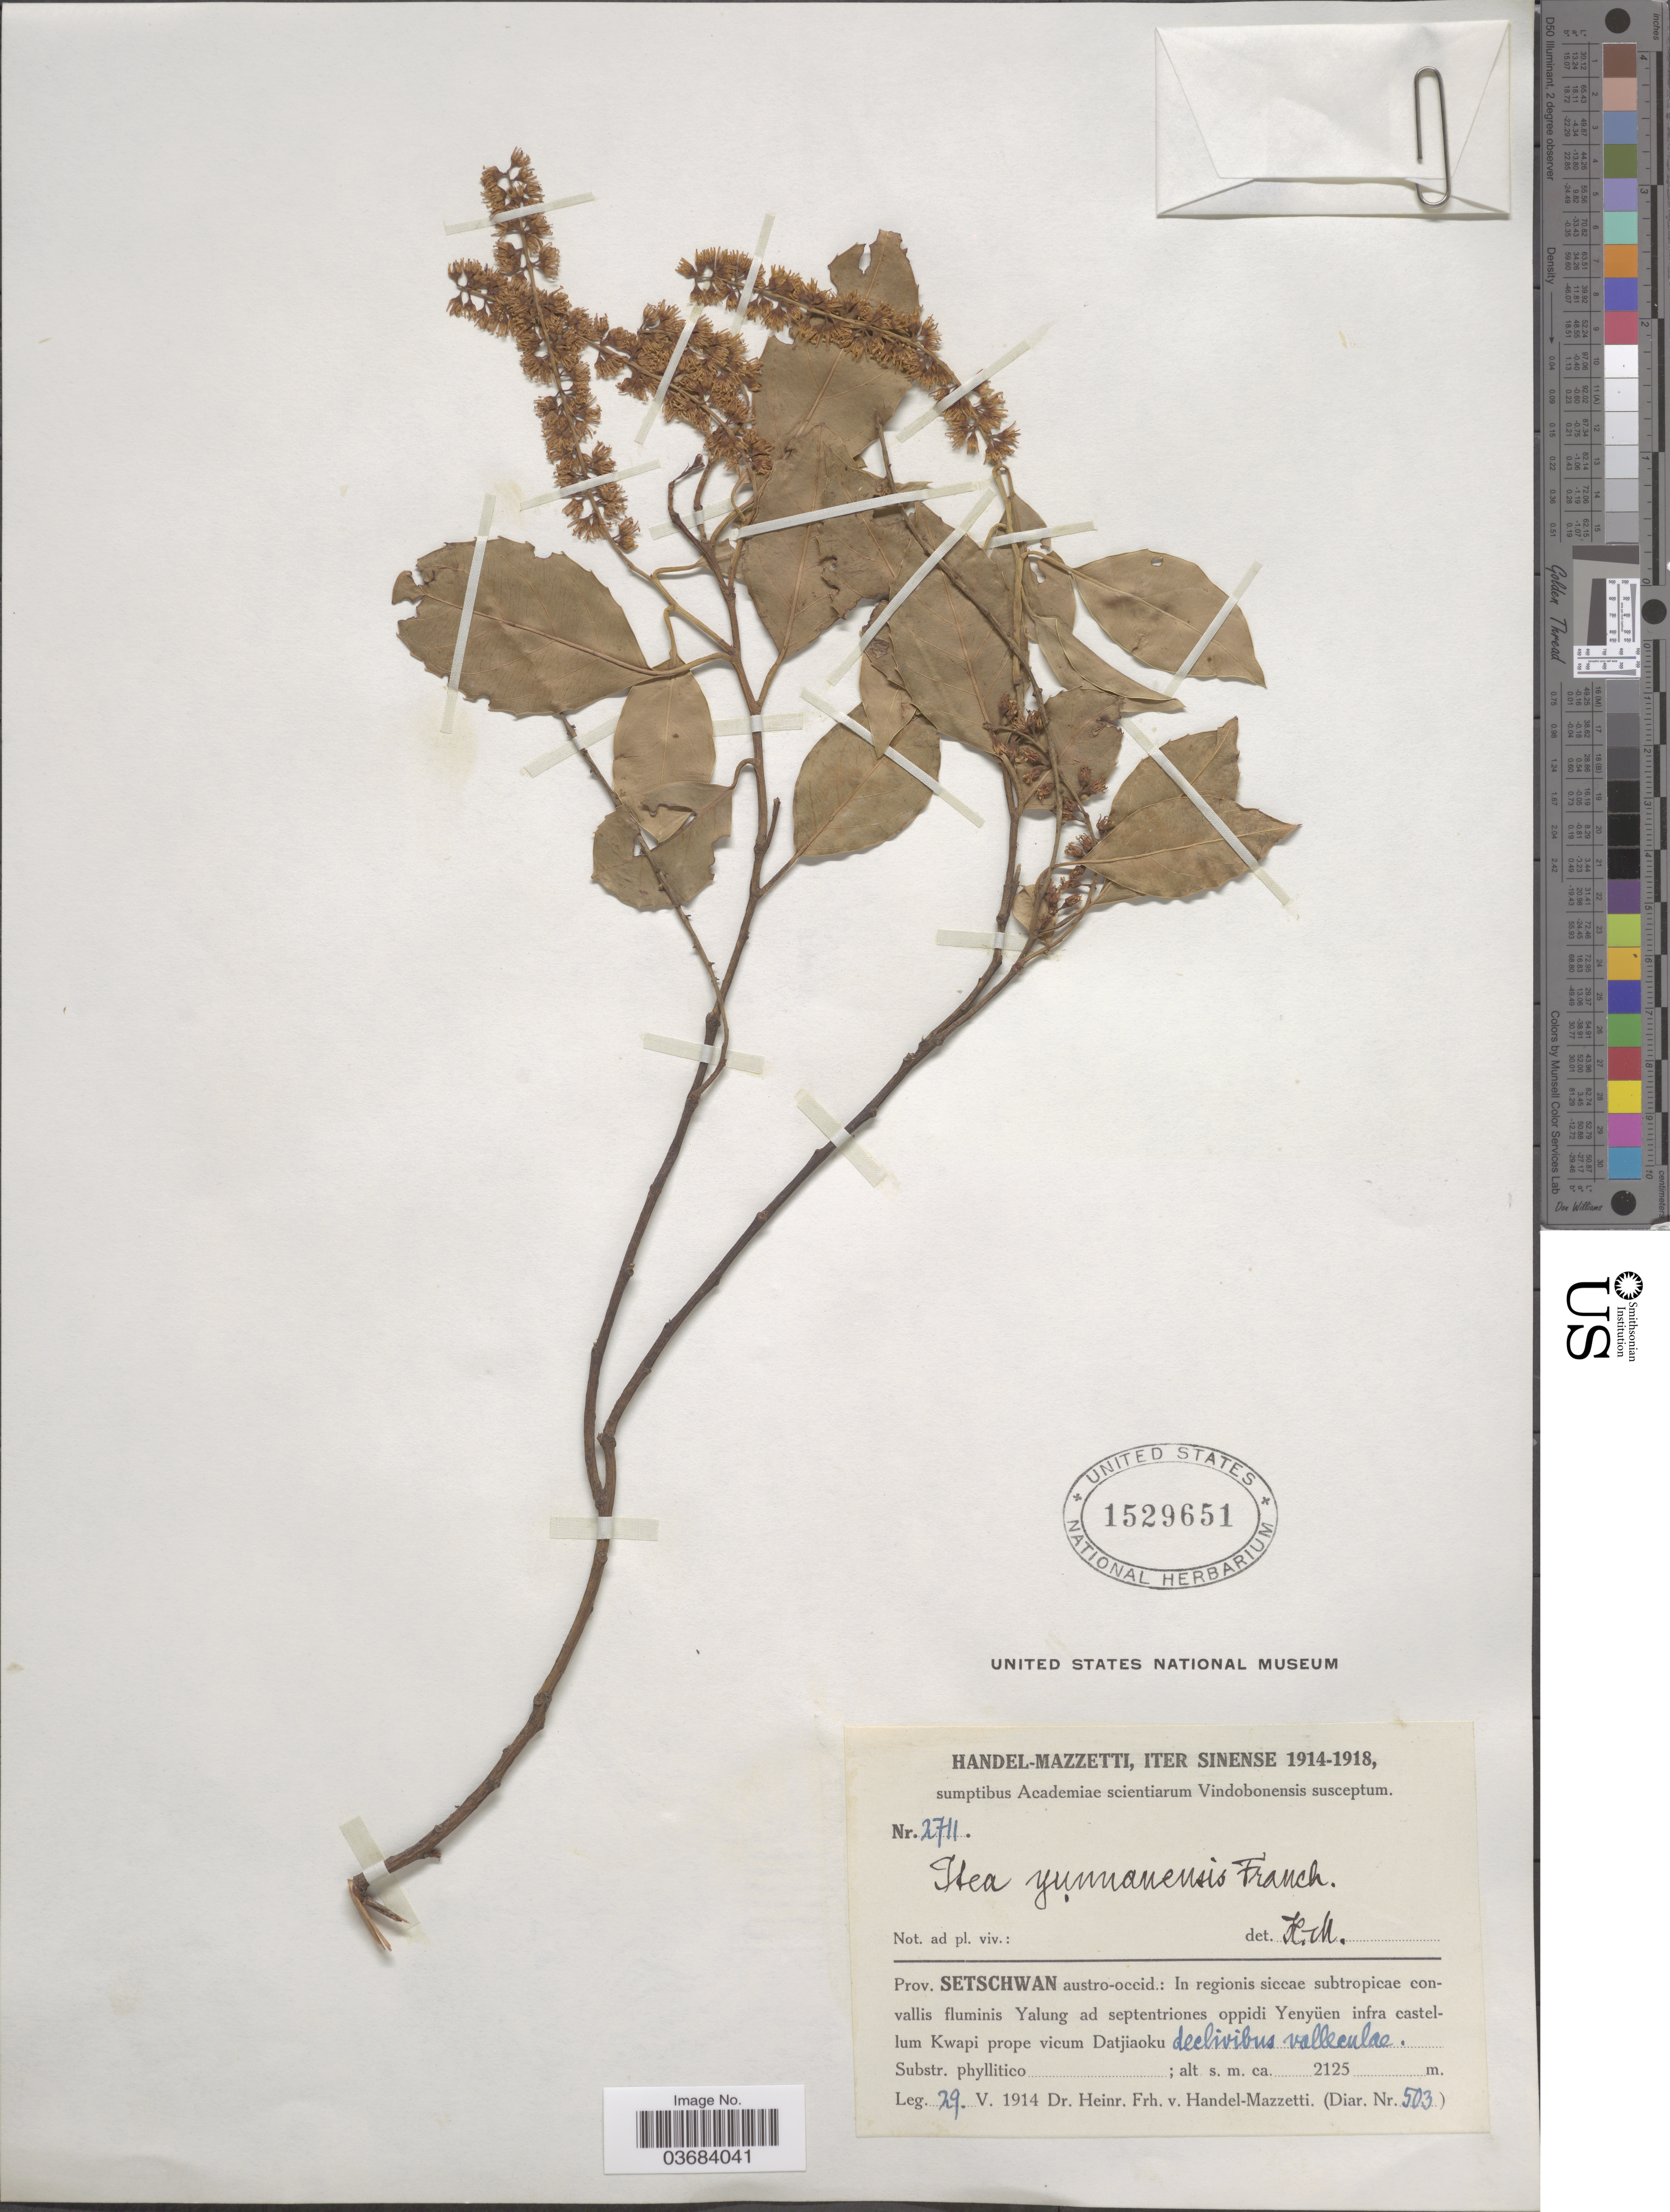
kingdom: Plantae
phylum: Tracheophyta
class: Magnoliopsida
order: Saxifragales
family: Iteaceae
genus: Itea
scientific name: Itea yunnanensis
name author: Franch.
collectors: H. Handel-Mazzetti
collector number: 2711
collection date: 1914-05-29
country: China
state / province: Sichuan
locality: Iter Sinense 1914-1918. Prov. Setschwan austro-occid.: In regionis siccae subtropicae convallis fluminis Yalung ad septentriones oppidi Yenyüen infra castellum Kwapi prope vicum Datjiaoku declivibus valleculae.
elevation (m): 2125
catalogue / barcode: US 1529651